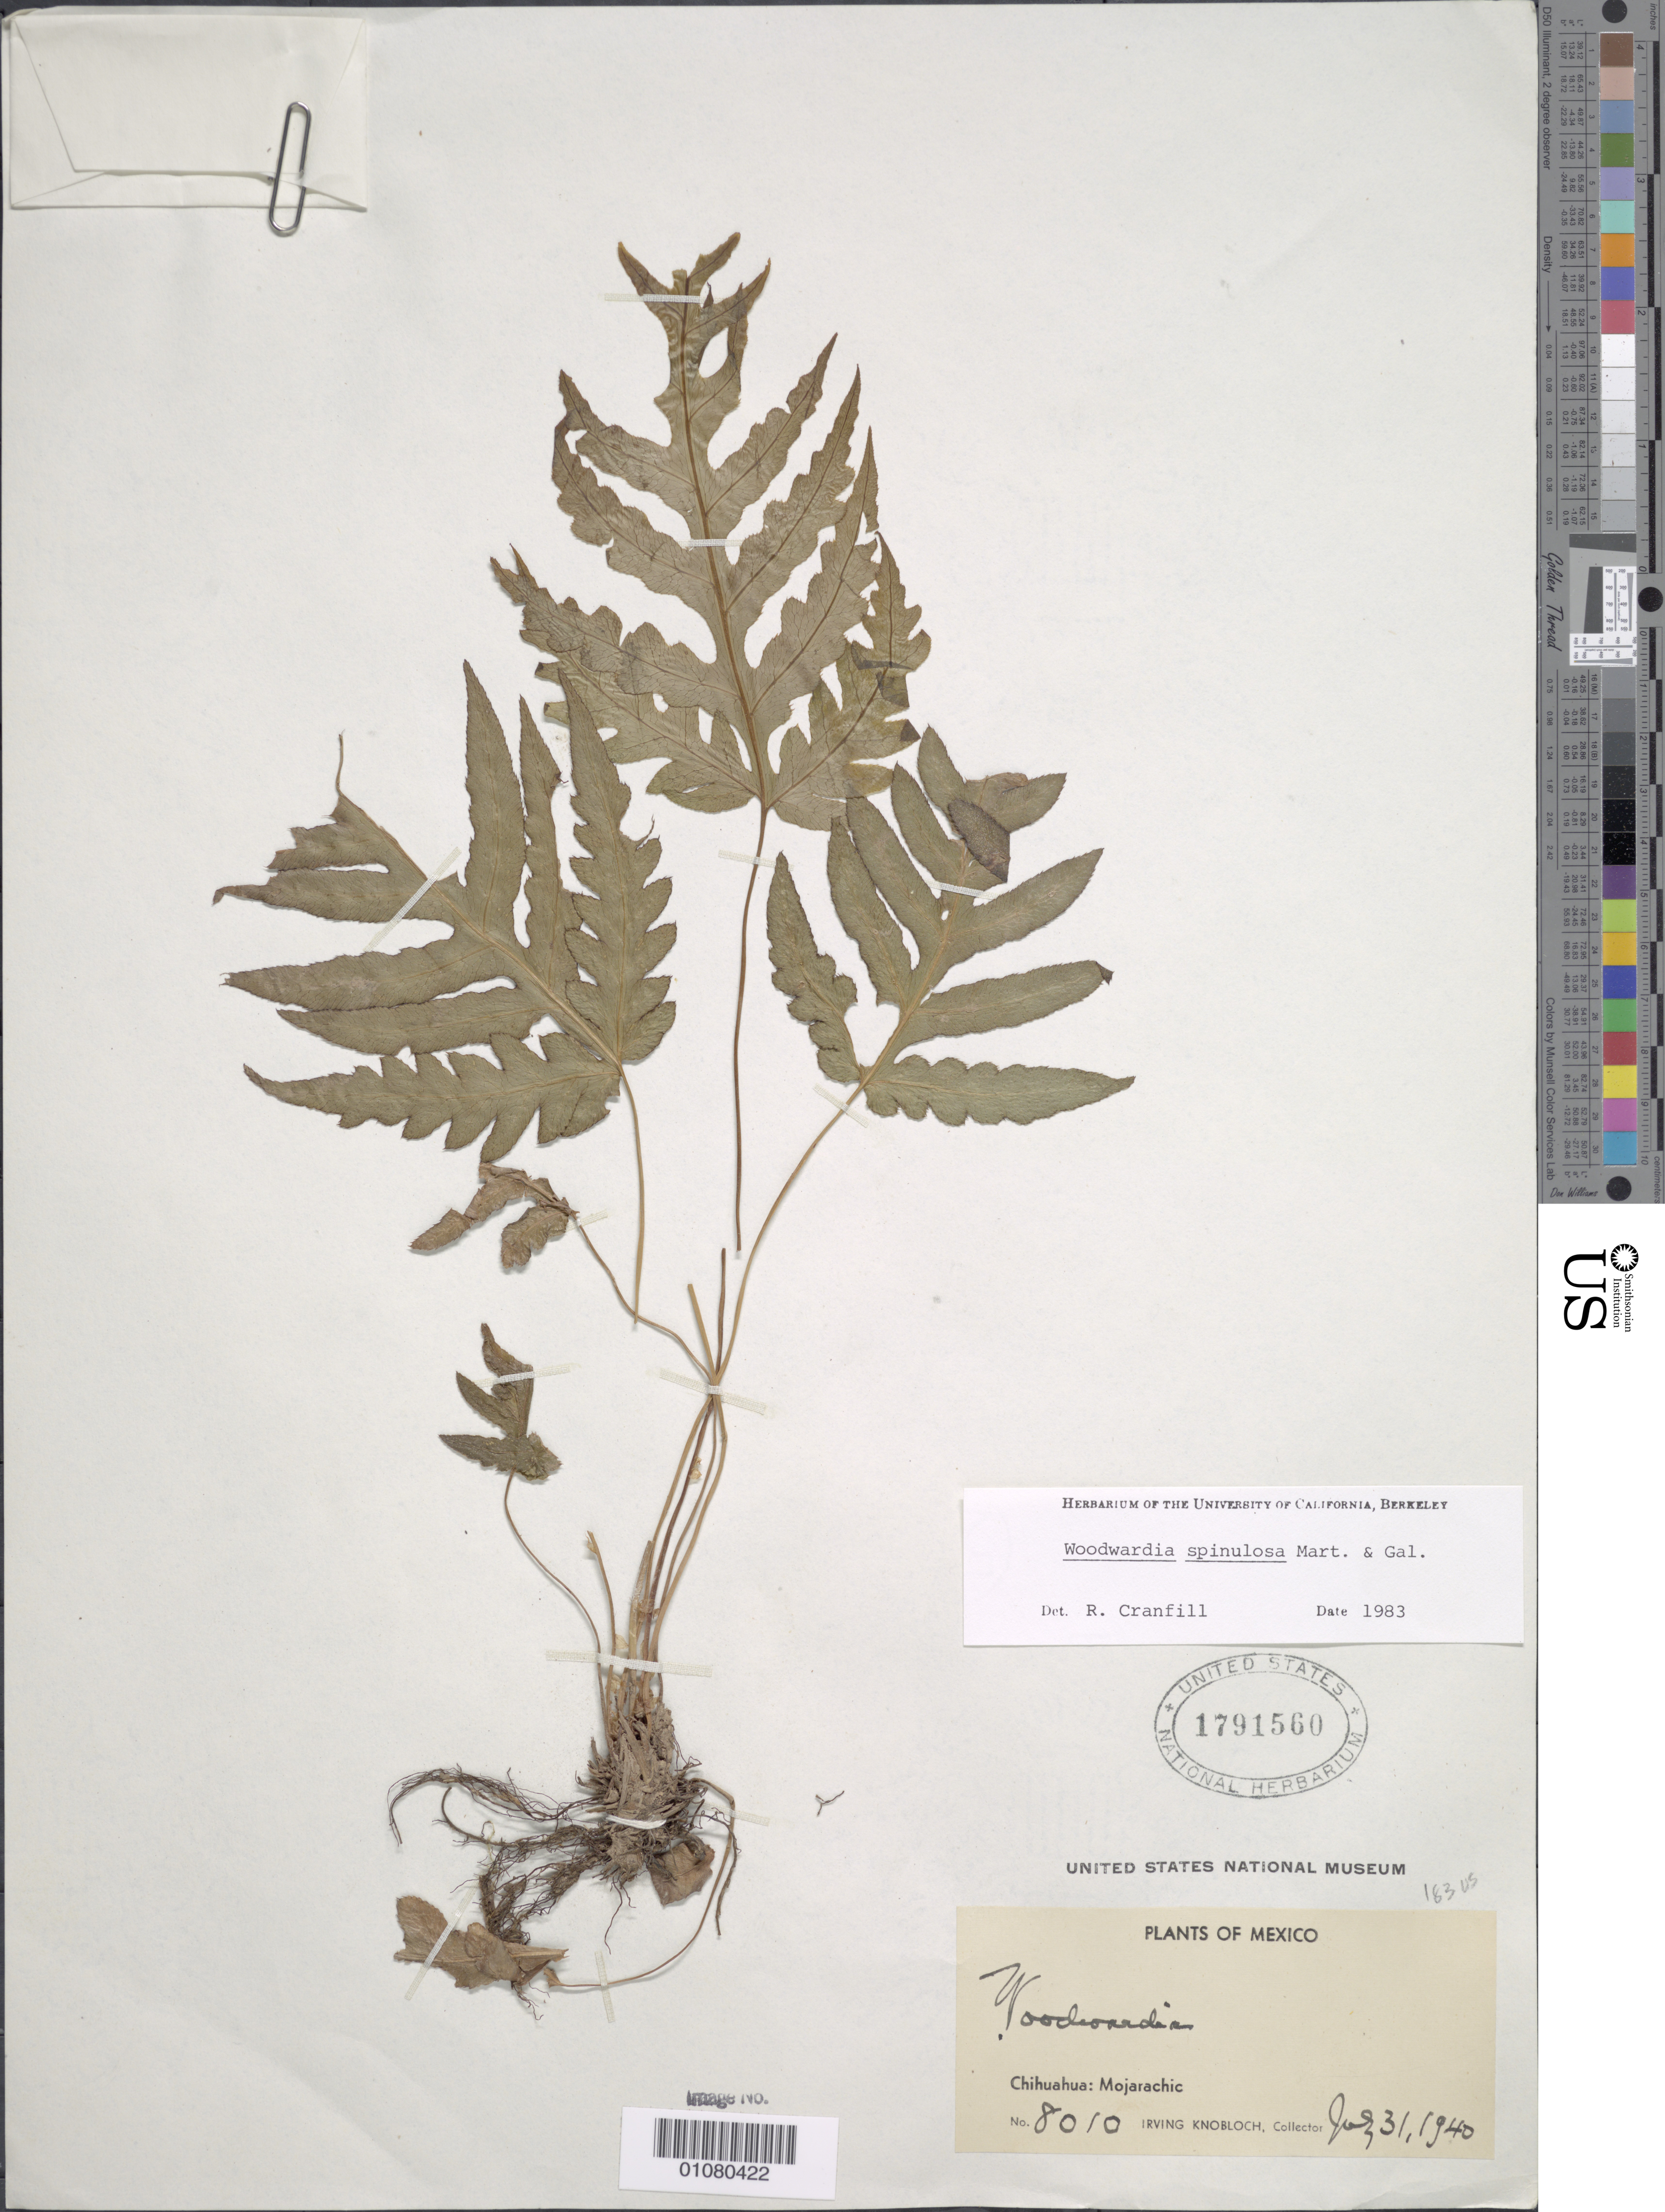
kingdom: Plantae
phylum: Tracheophyta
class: Polypodiopsida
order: Polypodiales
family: Blechnaceae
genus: Woodwardia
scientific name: Woodwardia spinulosa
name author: M. Martens & Galeotti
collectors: I. W. Knobloch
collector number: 8010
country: Mexico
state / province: Chihuahua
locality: Mojarachic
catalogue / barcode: US 1791560